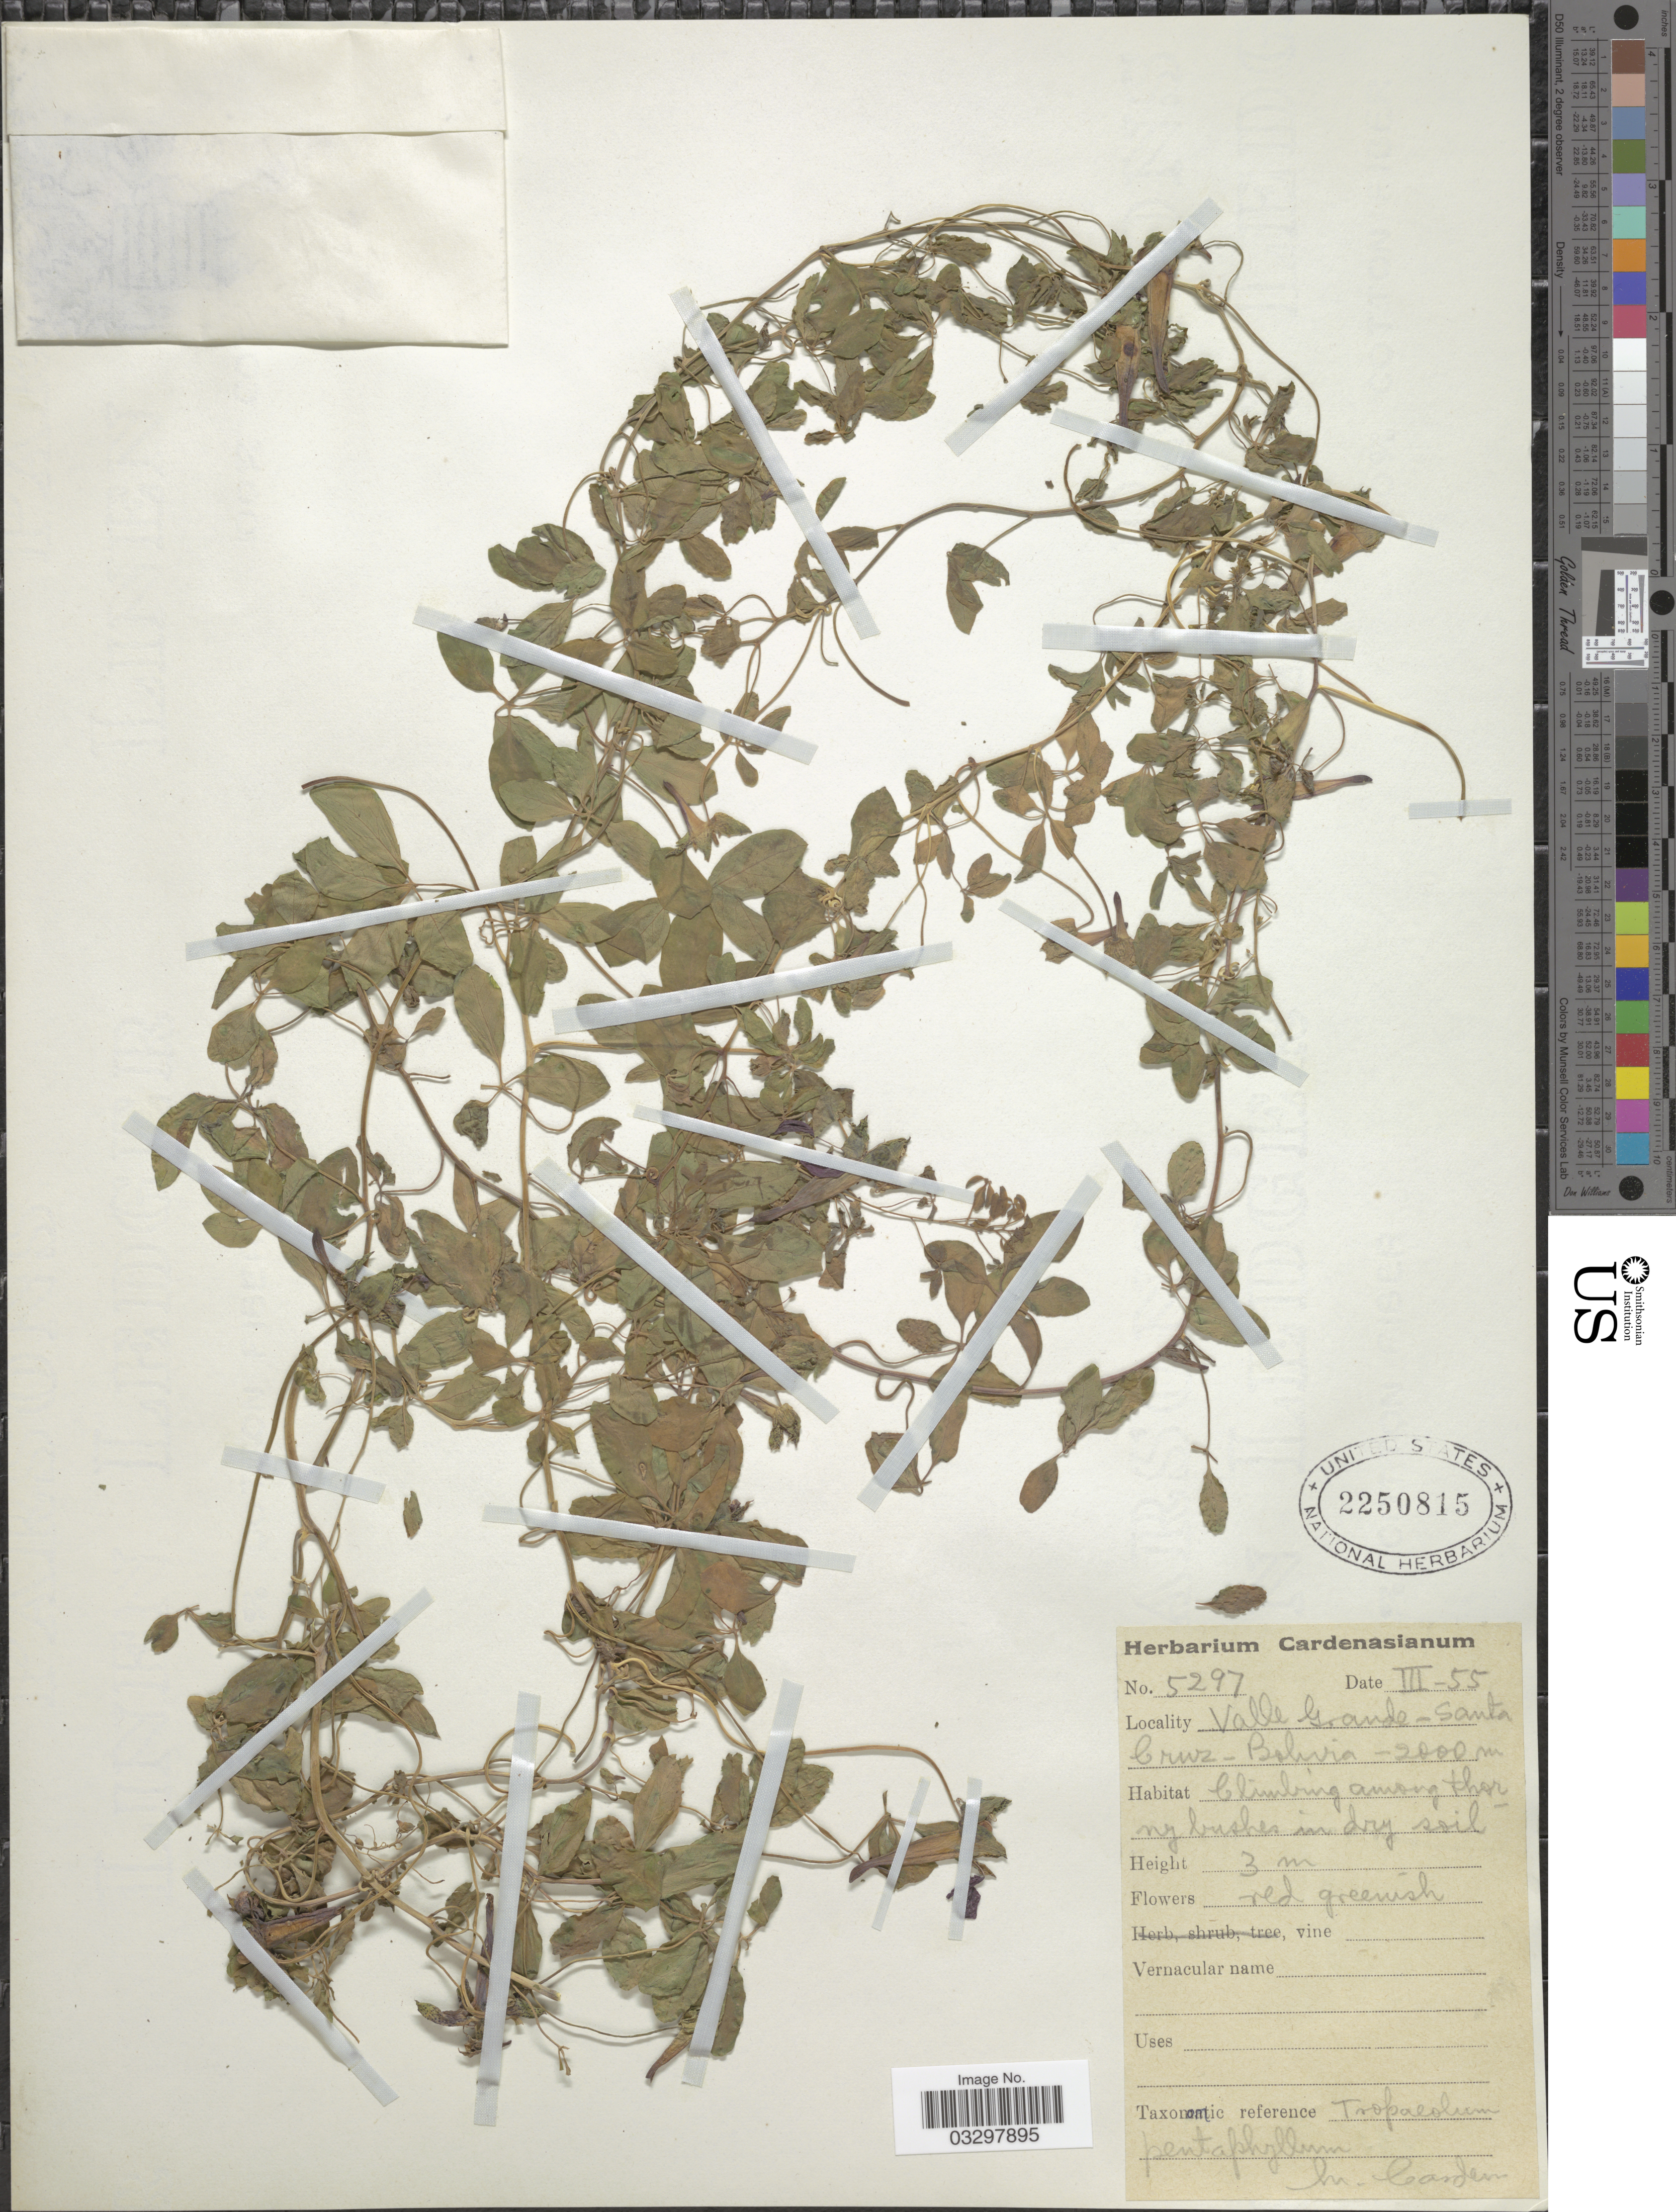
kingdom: Plantae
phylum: Tracheophyta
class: Magnoliopsida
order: Brassicales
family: Tropaeolaceae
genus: Tropaeolum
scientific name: Tropaeolum pentaphyllum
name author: Lam.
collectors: M. Cárdenas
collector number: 5297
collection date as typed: Transcribed d/m/y: /3/55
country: Bolivia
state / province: Santa Cruz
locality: Valle Grande.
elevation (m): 2000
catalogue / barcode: US 2250815